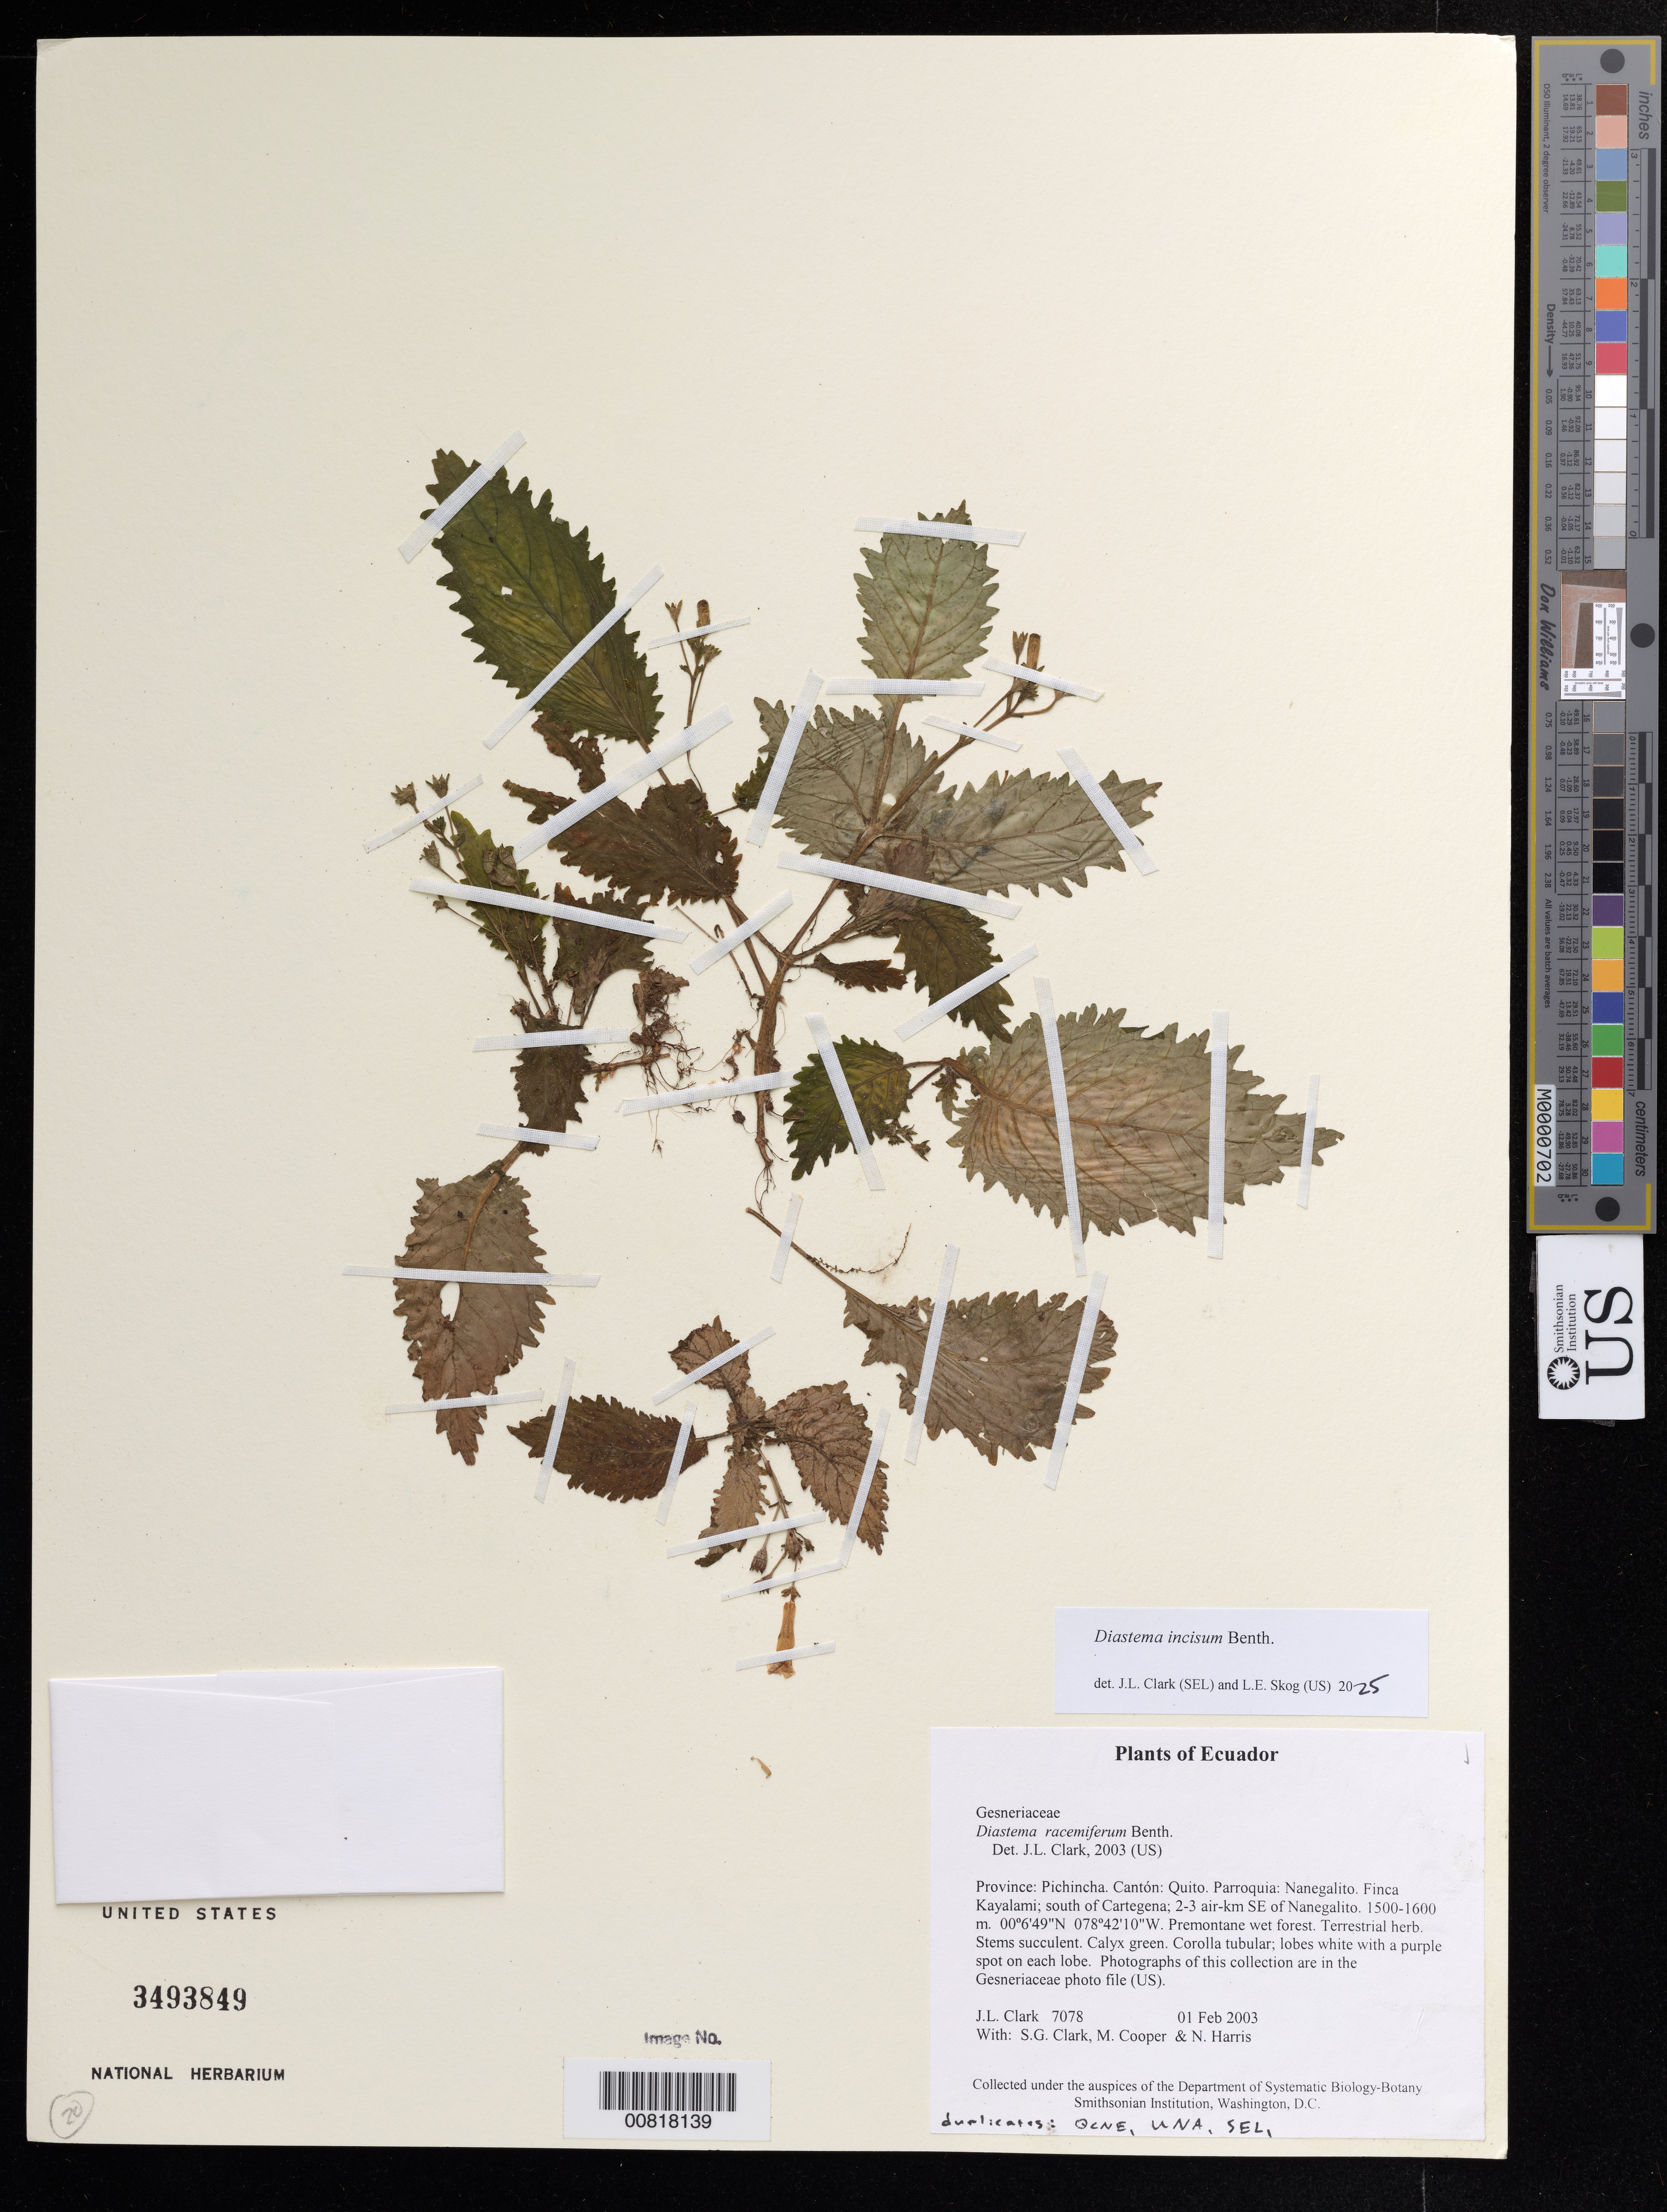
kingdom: Plantae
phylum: Tracheophyta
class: Magnoliopsida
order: Lamiales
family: Gesneriaceae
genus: Diastema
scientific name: Diastema incisum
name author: Benth.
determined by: Clark, J. L.; Skog, Laurence E.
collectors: J. L. Clark, S. G. Clark, M. Cooper & N. Harris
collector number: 7078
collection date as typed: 01 Feb 2003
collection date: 2003-02-01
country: Ecuador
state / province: Pichincha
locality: Quito. Parroquia: Nanegalito. Finca Kayalami; south of Cartegena; 2-3 air-km SE of Nanegalito.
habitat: Premontane wet forest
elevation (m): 1500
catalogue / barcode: US 3493849